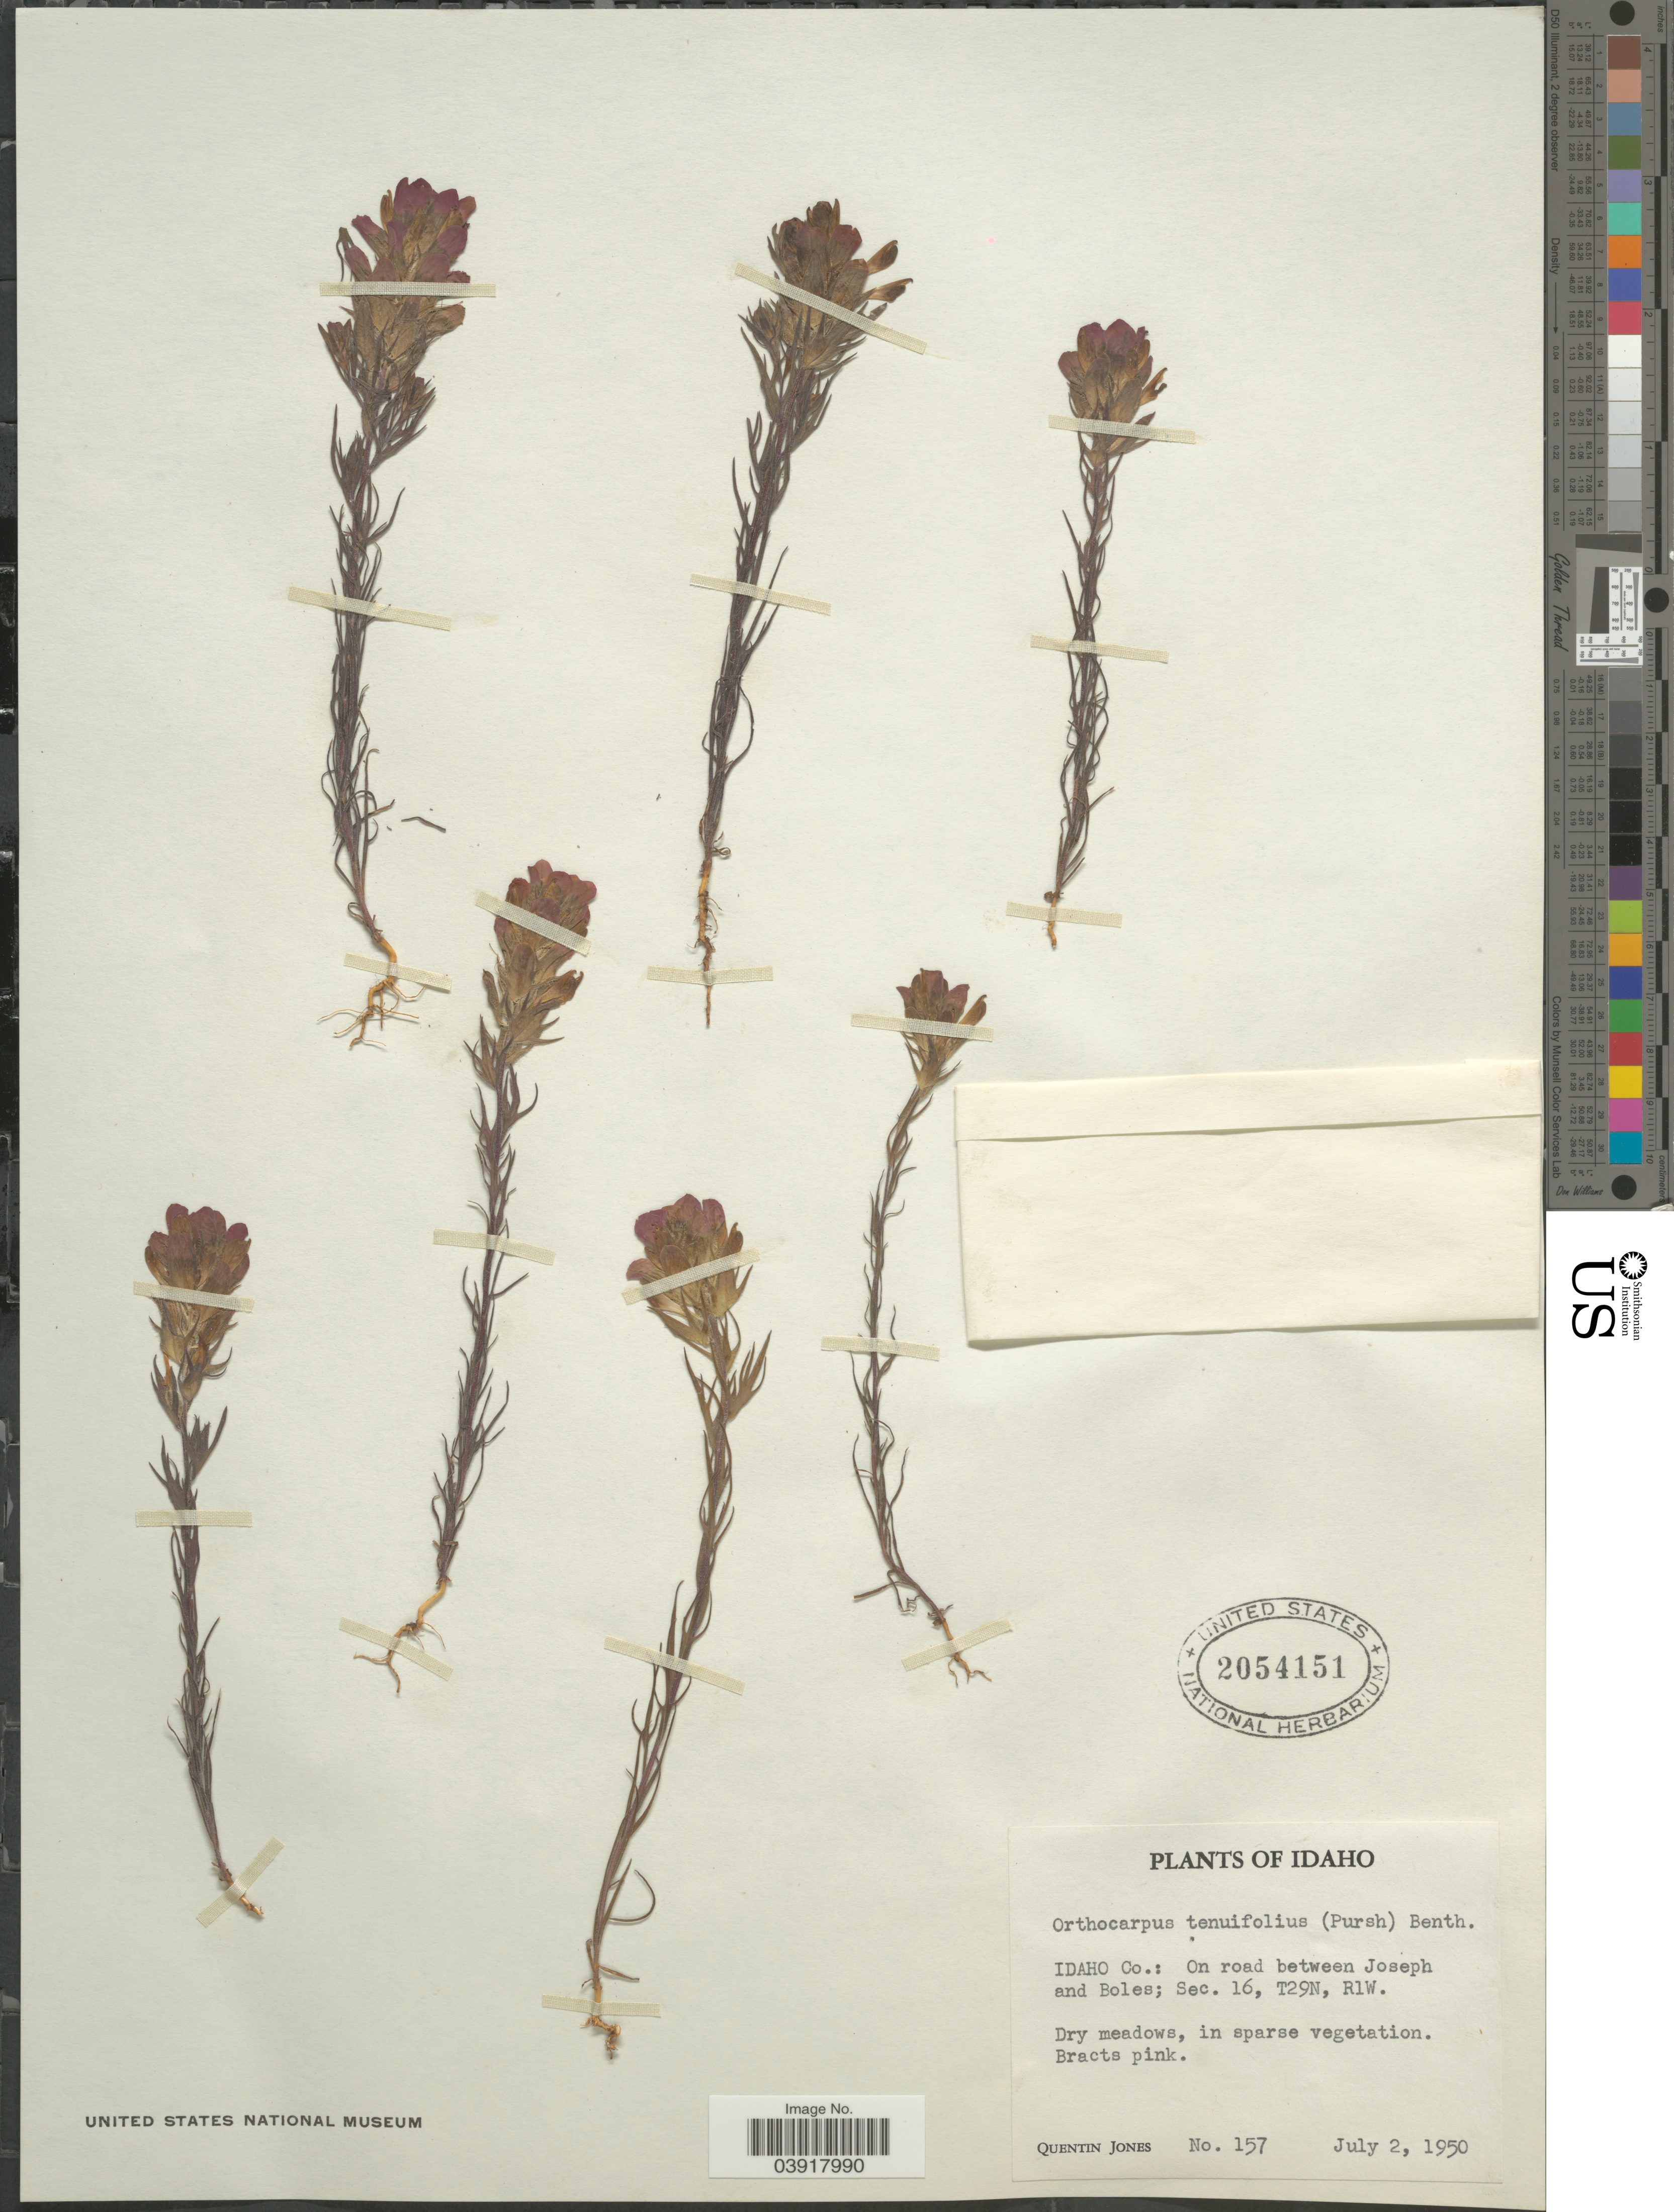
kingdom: Plantae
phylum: Tracheophyta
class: Magnoliopsida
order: Lamiales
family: Orobanchaceae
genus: Orthocarpus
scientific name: Orthocarpus tenuifolius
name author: (Pursh) Benth.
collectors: Q. Jones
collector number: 157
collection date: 1950-07-02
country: United States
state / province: Idaho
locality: Idaho Co.: On road between Joseph and Boles; Sec. 16, T29N, R1W.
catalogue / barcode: US 2054151